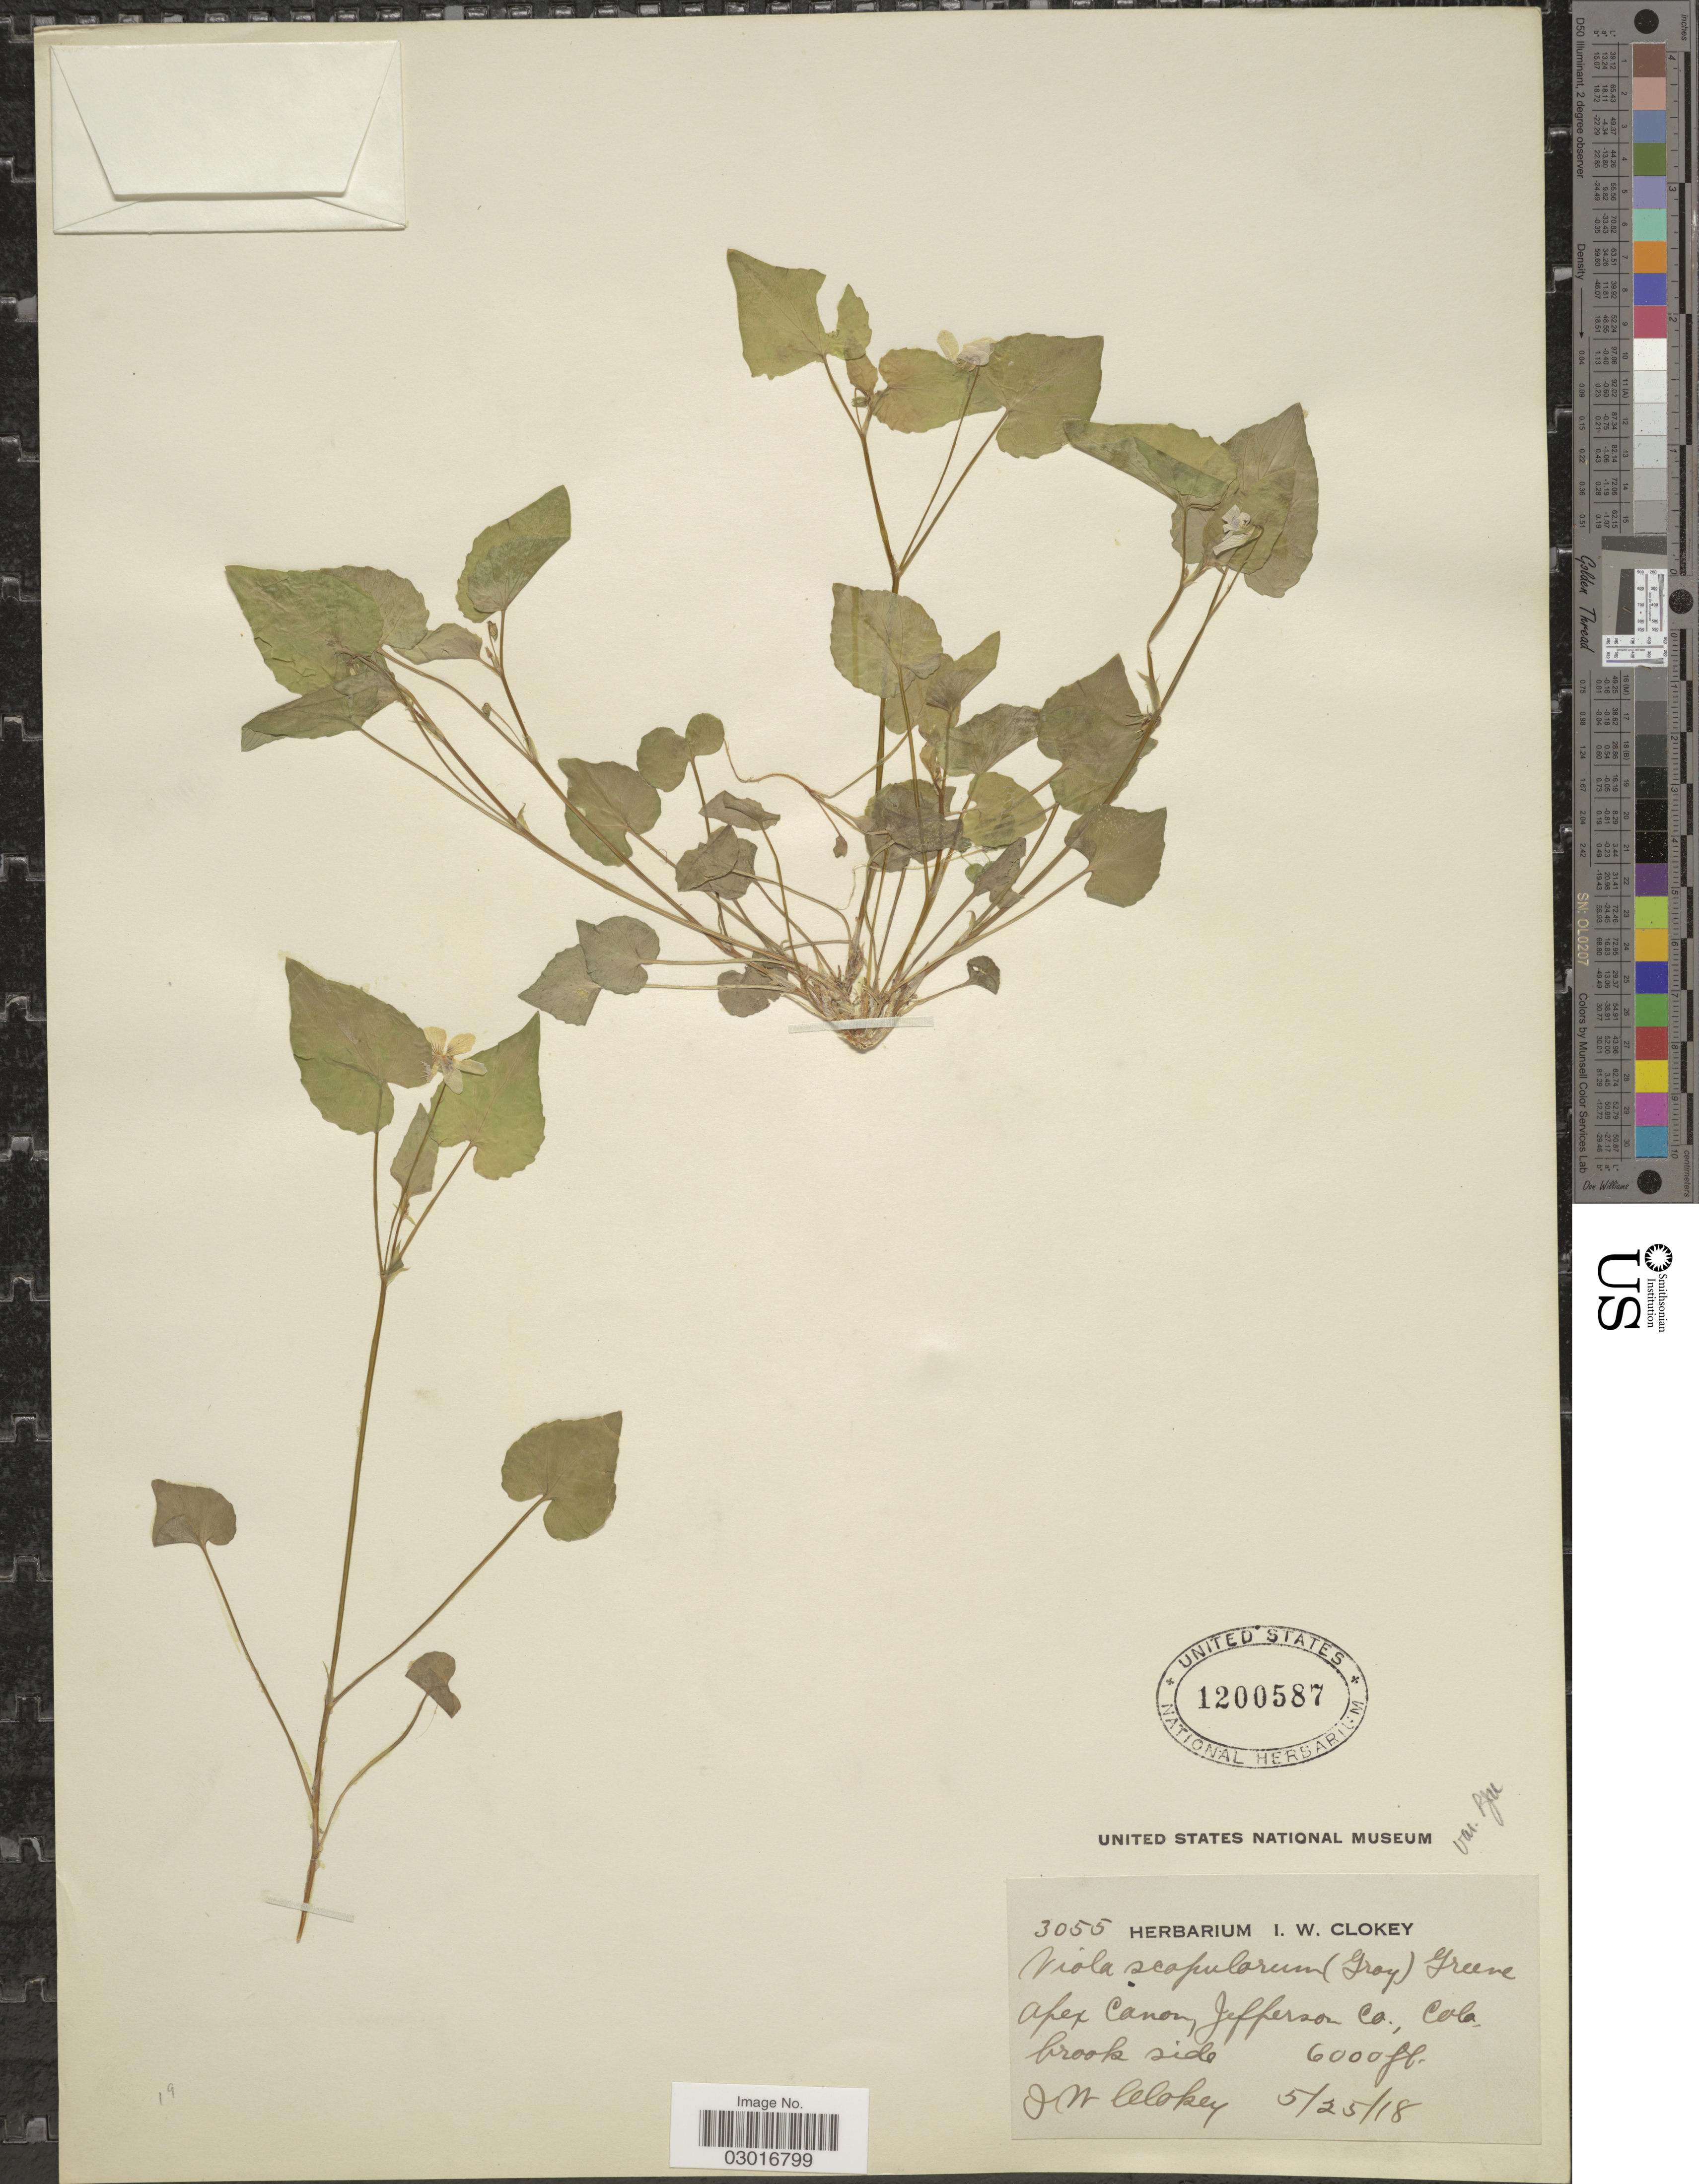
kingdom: Plantae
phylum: Tracheophyta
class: Magnoliopsida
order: Malpighiales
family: Violaceae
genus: Viola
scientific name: Viola scopulorum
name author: (A. Gray) Greene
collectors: I. W. Clokey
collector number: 3055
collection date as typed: Transcribed d/m/y: 25/5/18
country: United States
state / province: Colorado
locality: Apex Canon, Jefferson Co. Brook side.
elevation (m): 1829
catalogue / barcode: US 1200587